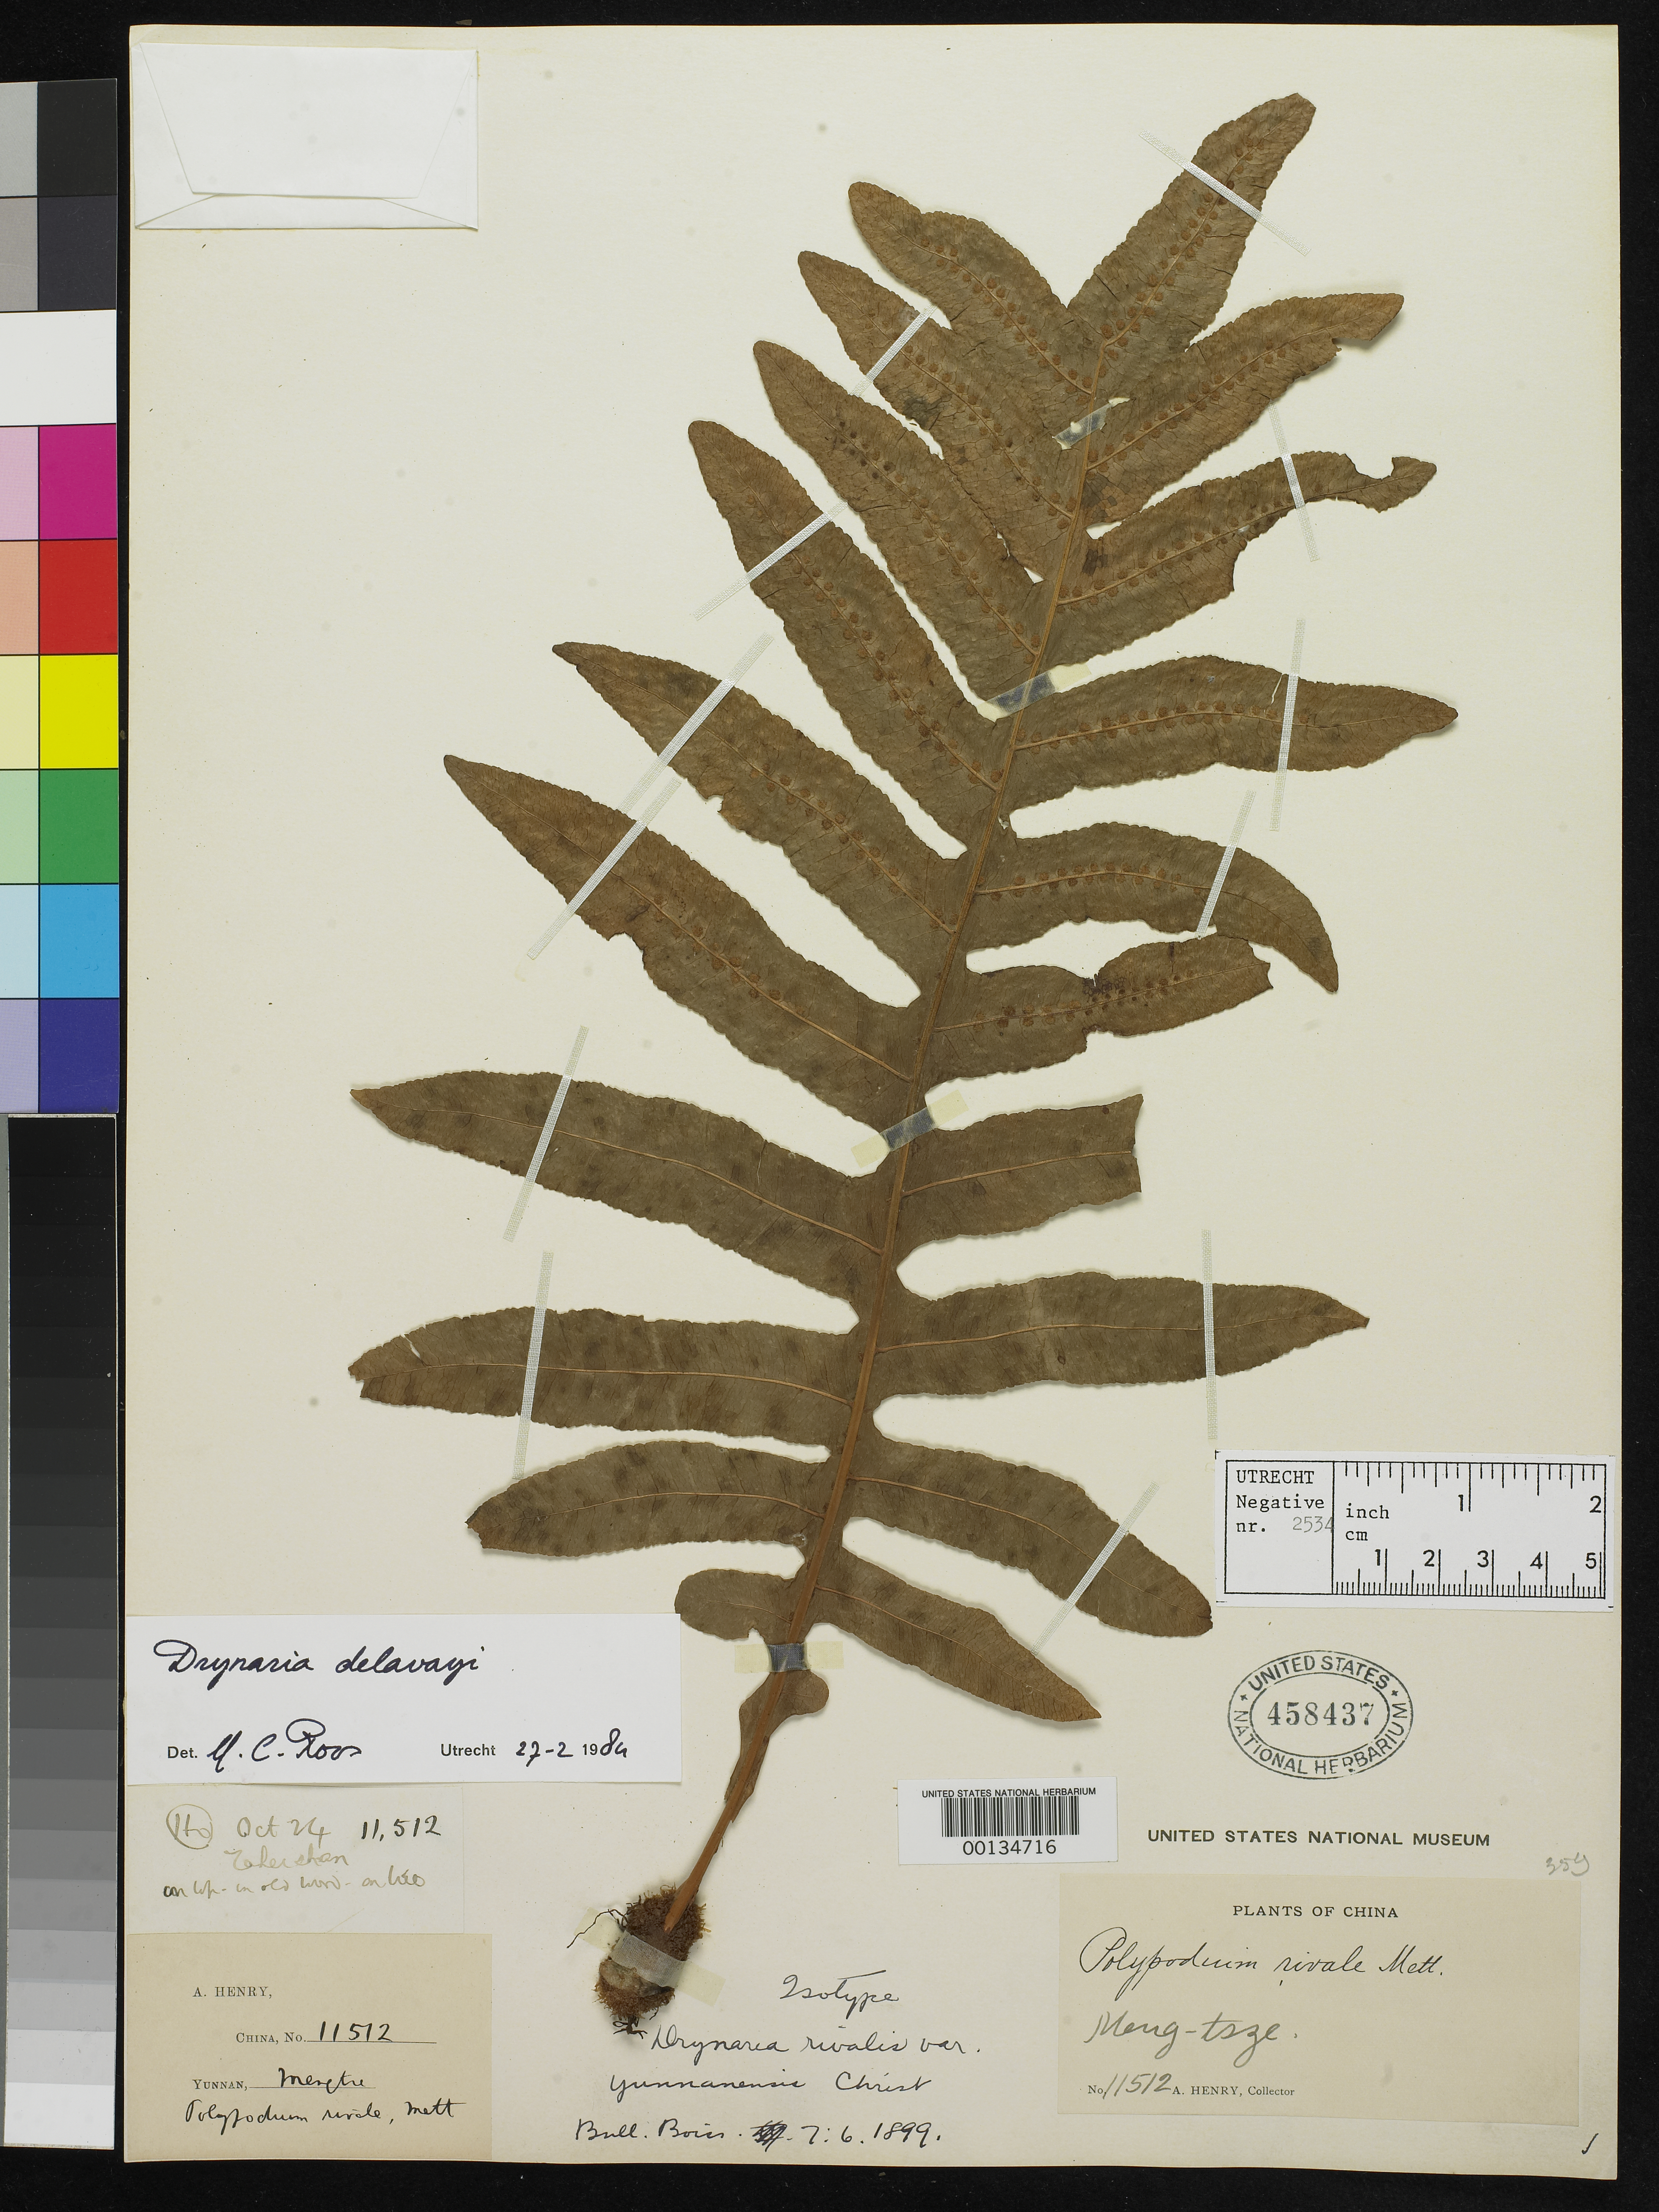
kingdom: Plantae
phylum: Tracheophyta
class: Polypodiopsida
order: Polypodiales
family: Polypodiaceae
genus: Drynaria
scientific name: Drynaria rivalis var. yunnanensis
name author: Christ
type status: Type Collection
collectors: A. Henry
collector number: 11512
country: China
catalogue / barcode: US 458437